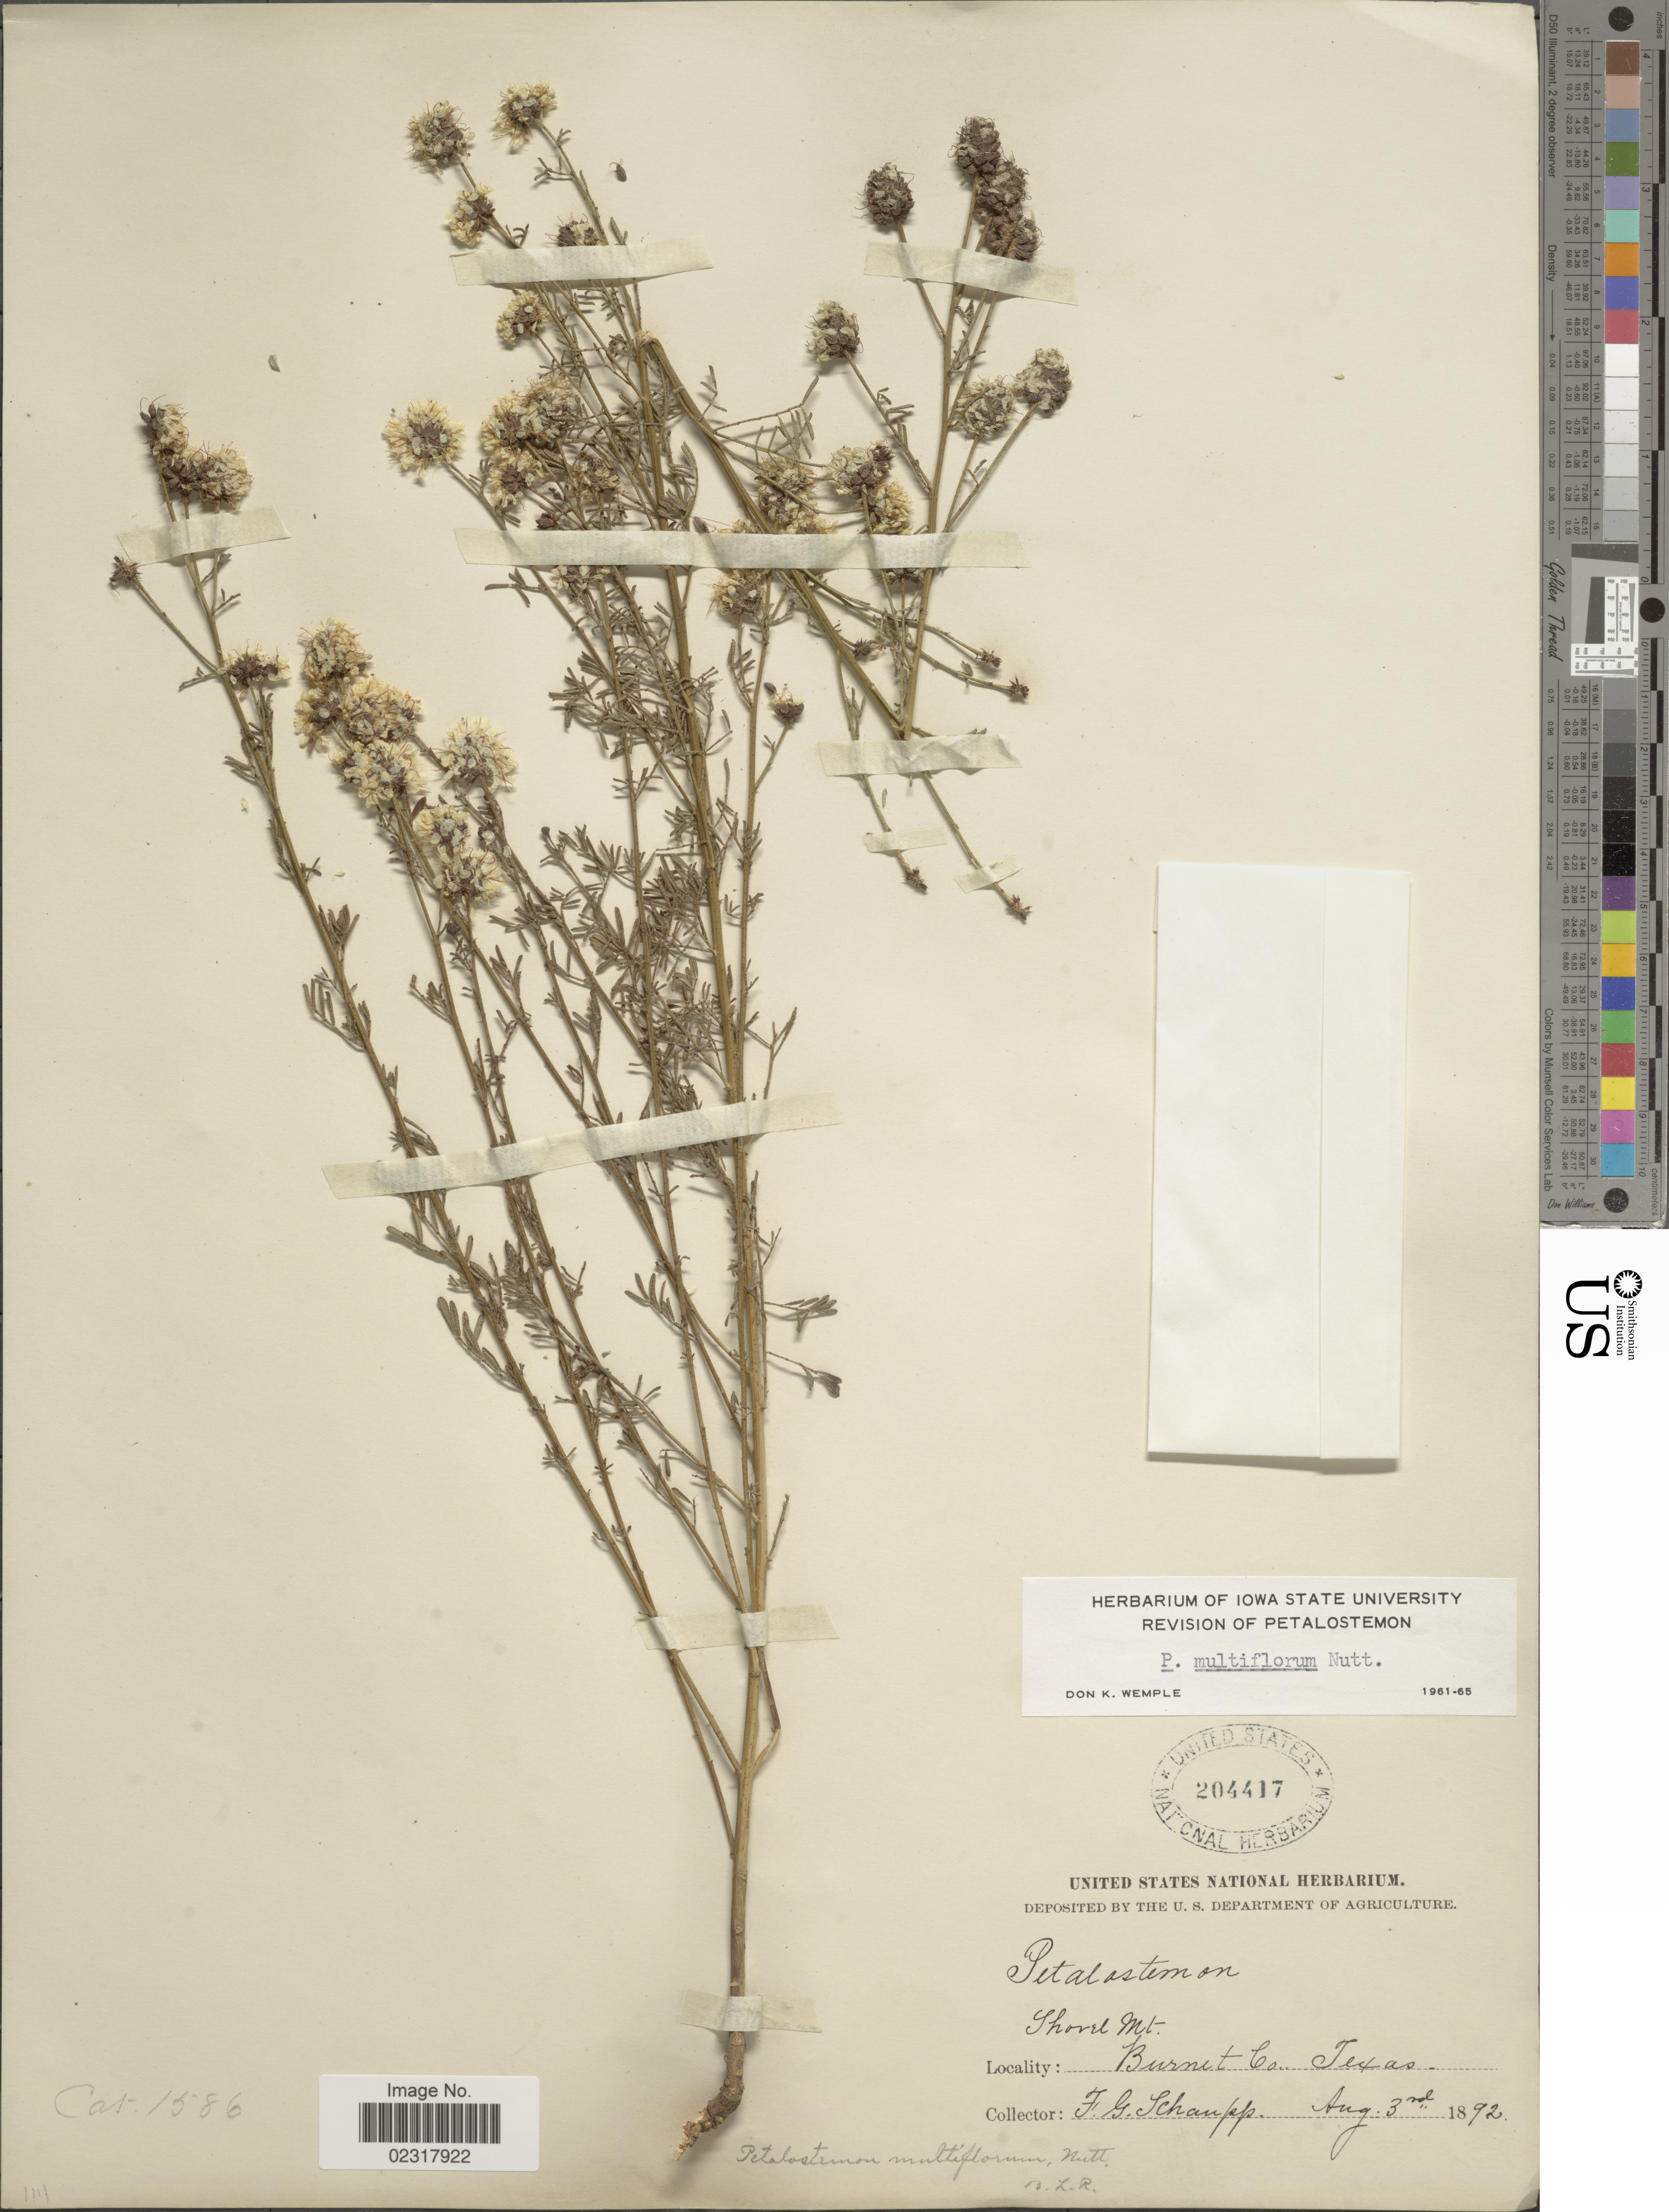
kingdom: Plantae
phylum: Tracheophyta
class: Magnoliopsida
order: Fabales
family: Fabaceae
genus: Dalea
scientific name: Dalea multiflora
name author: (Nutt.) Shinners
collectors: F. Schaupp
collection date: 1892-08-03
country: United States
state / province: Texas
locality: Shorel Mt. Burnet Co.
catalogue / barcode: US 204417